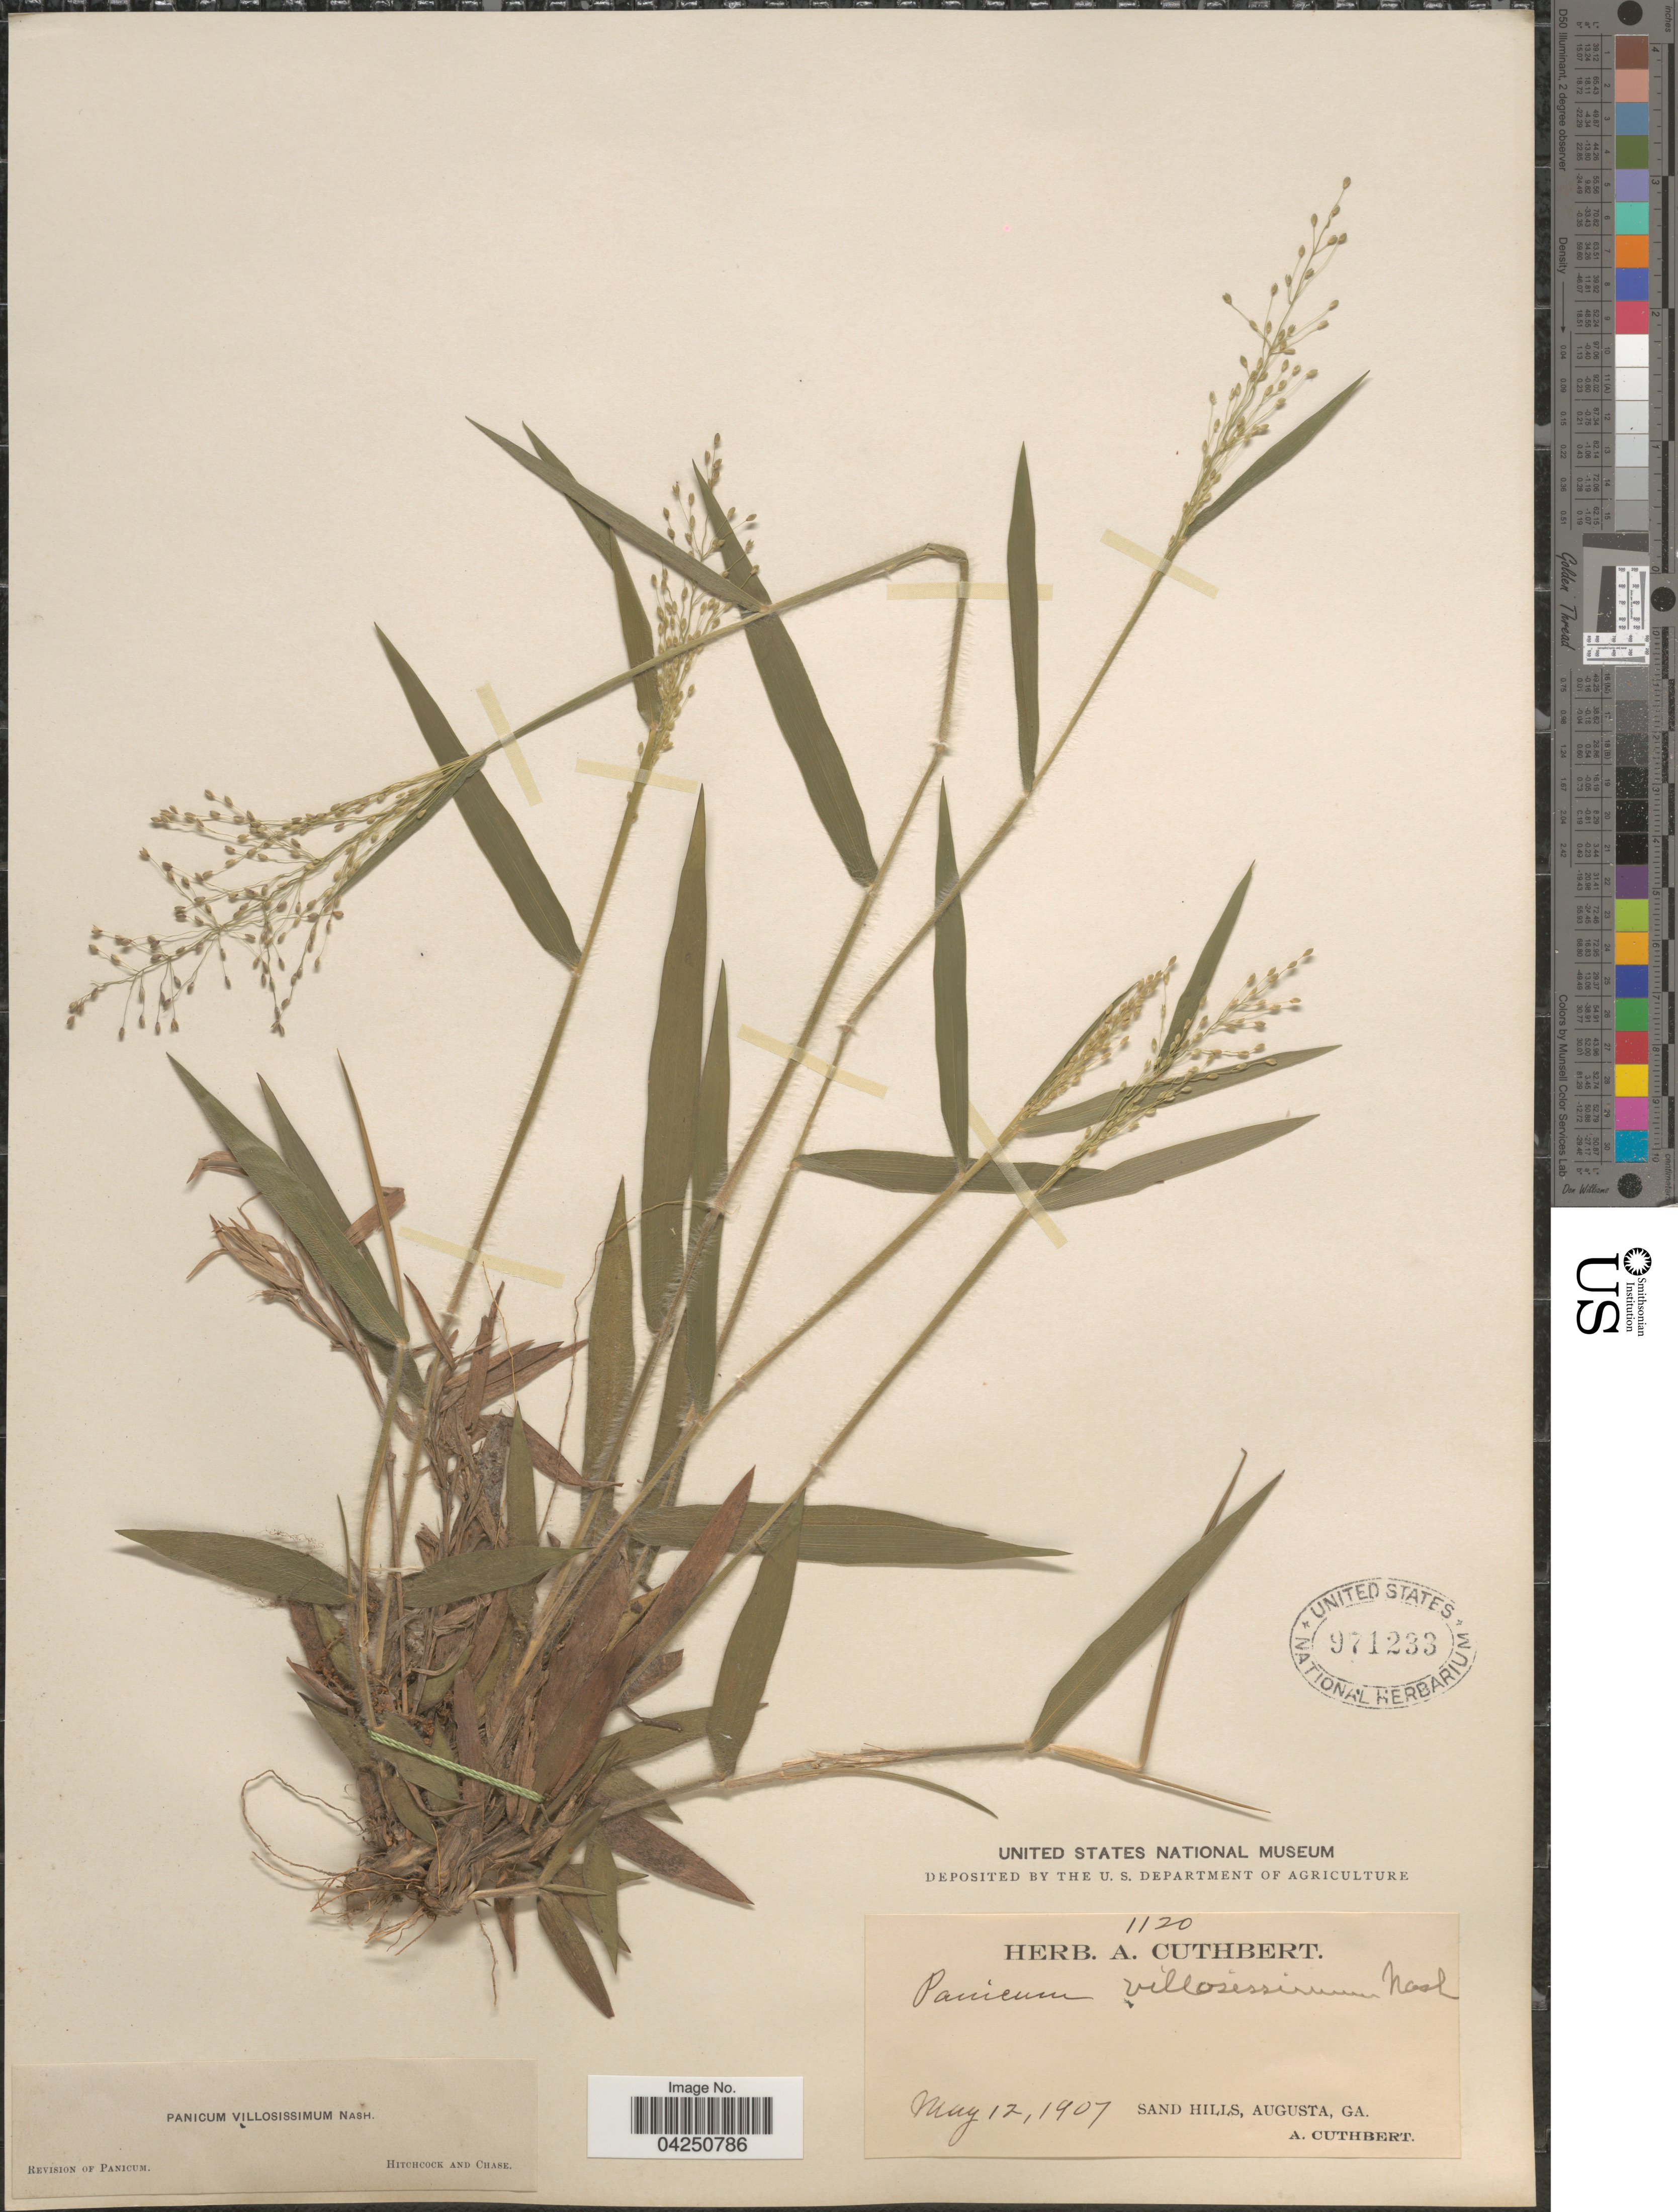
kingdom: Plantae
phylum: Tracheophyta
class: Liliopsida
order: Poales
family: Poaceae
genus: Dichanthelium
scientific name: Dichanthelium acuminatum var. acuminatum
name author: (Sw.) Gould & C.A. Clark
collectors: A. Cuthbert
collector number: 1120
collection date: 1907-05-12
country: United States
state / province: Georgia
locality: Sand Hills, Augusta.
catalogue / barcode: US 971233